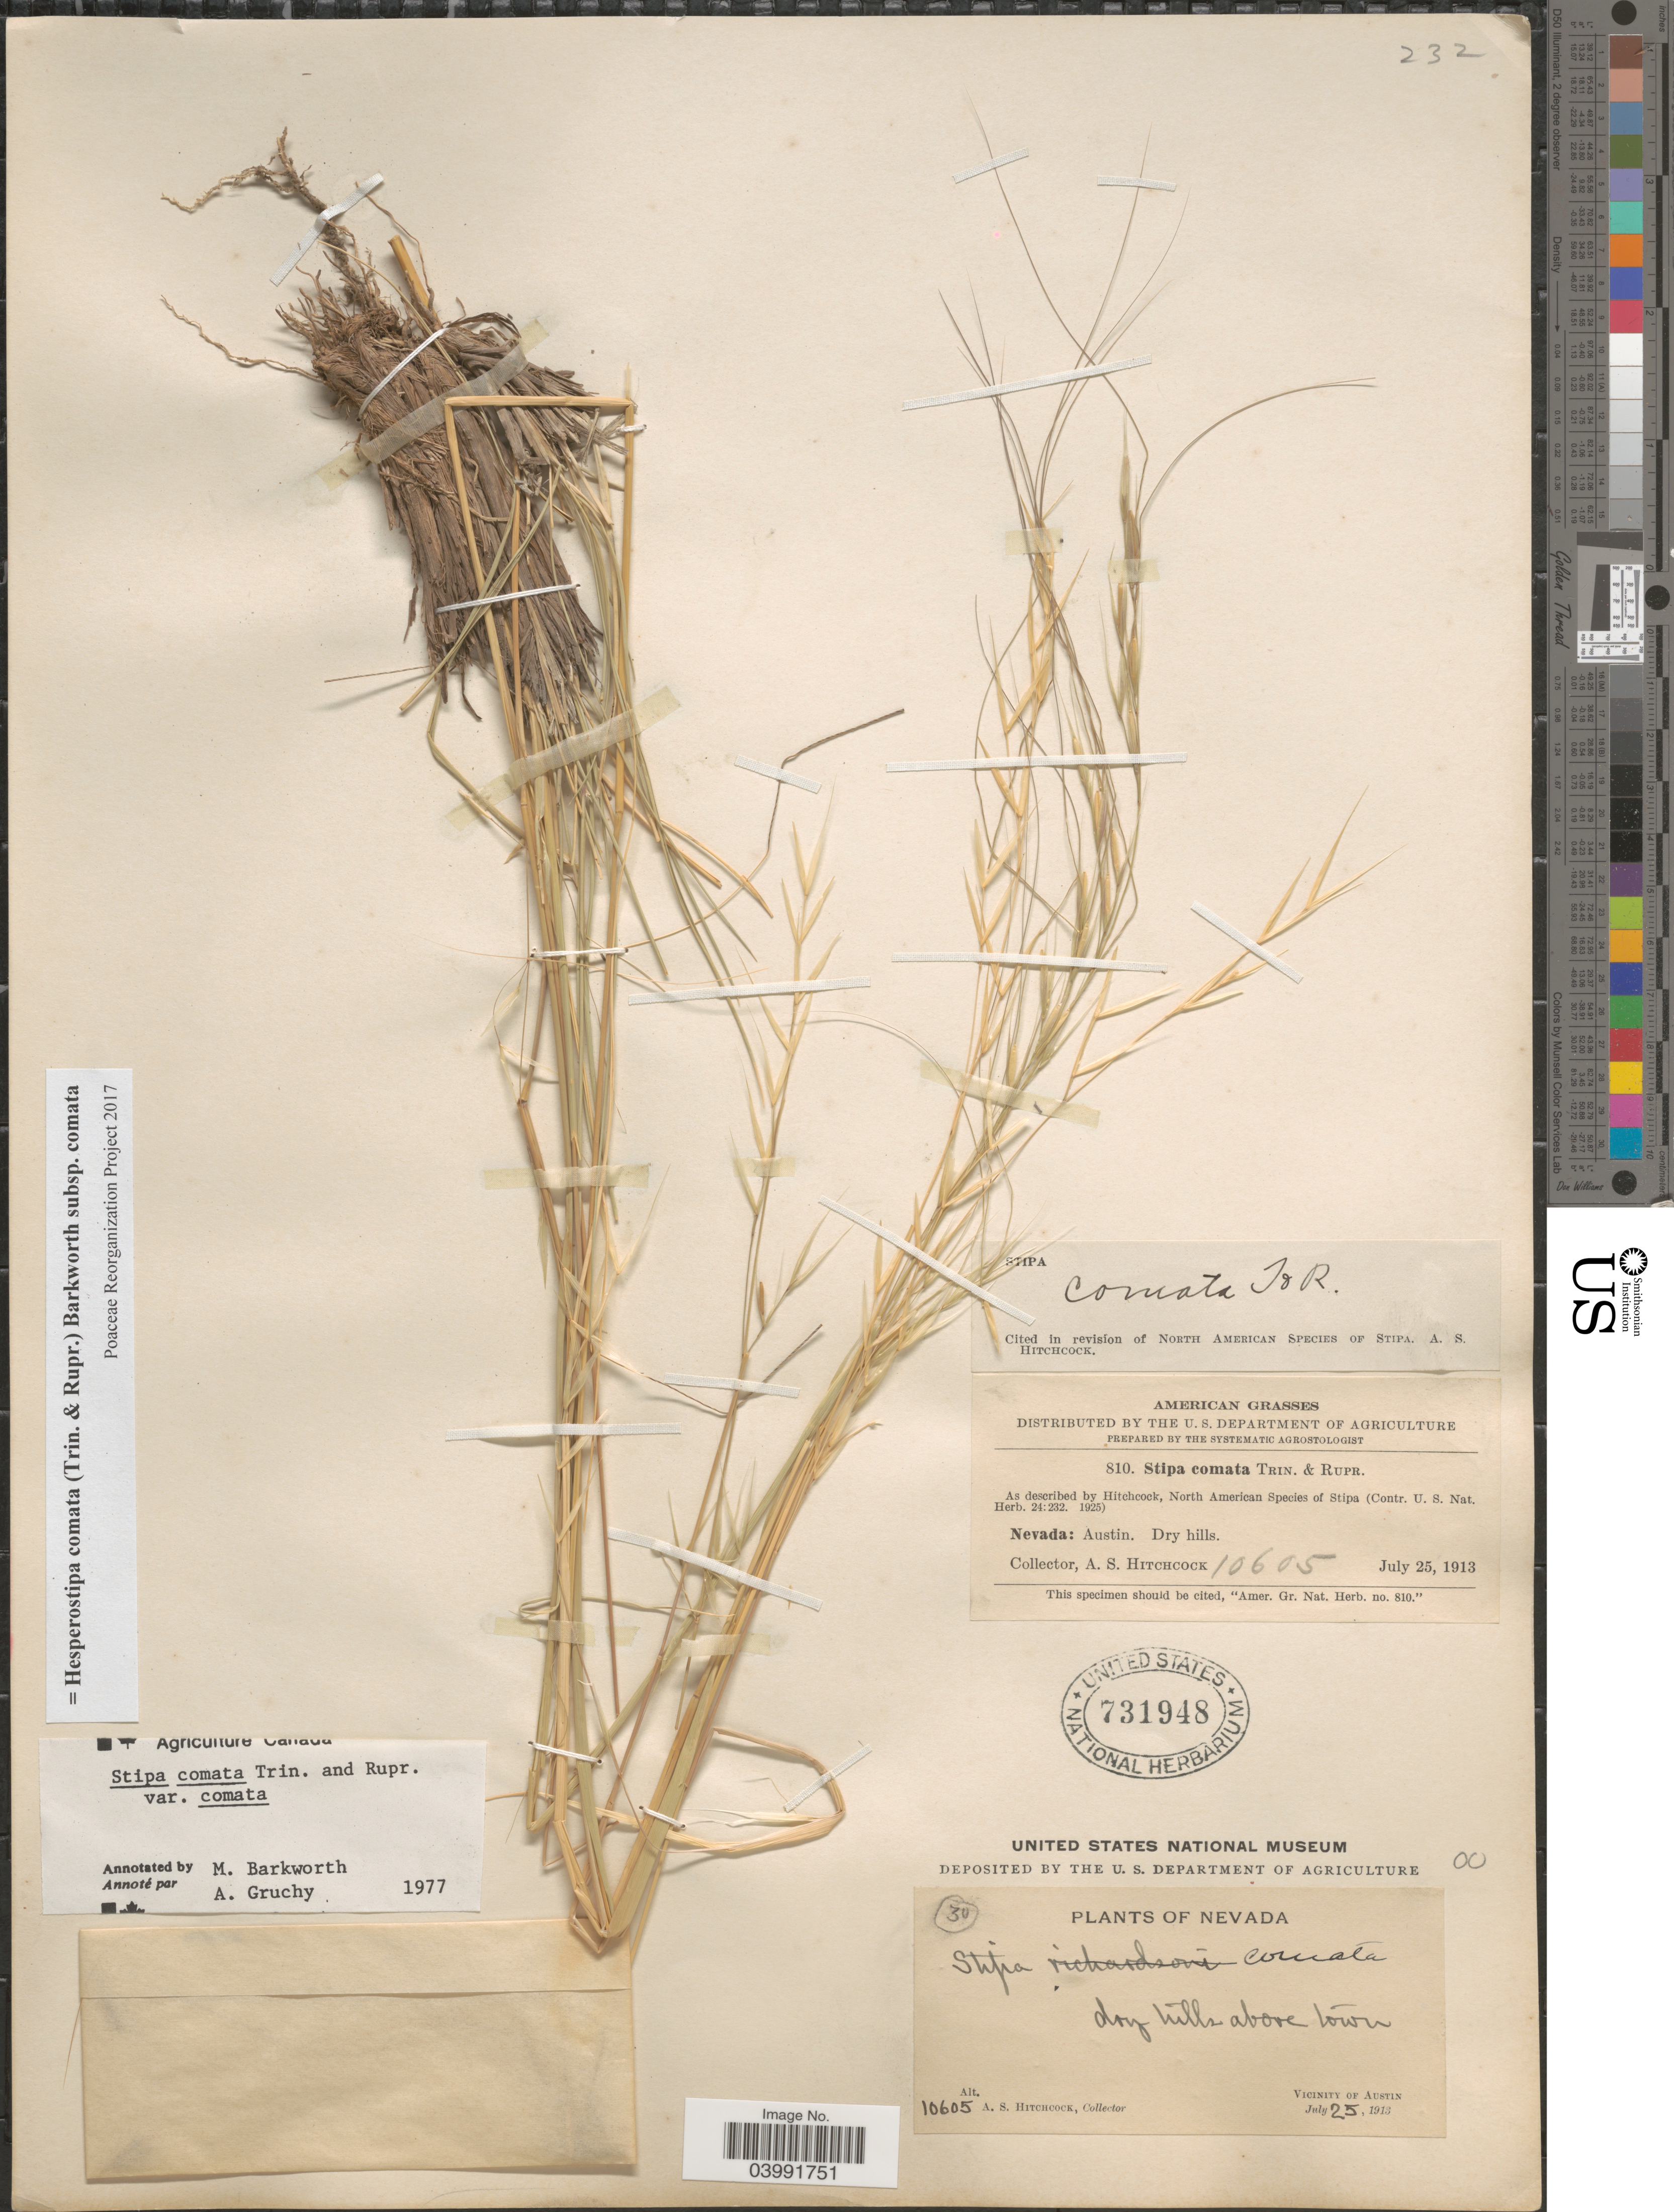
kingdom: Plantae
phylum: Tracheophyta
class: Liliopsida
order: Poales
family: Poaceae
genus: Hesperostipa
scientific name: Hesperostipa comata subsp. comata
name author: (Trin. & Rupr.) Barkworth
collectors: A. S. Hitchcock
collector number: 10605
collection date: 1913-07-25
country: United States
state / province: Nevada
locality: Dry hills above town. Vicinity of Austin.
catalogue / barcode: US 731948